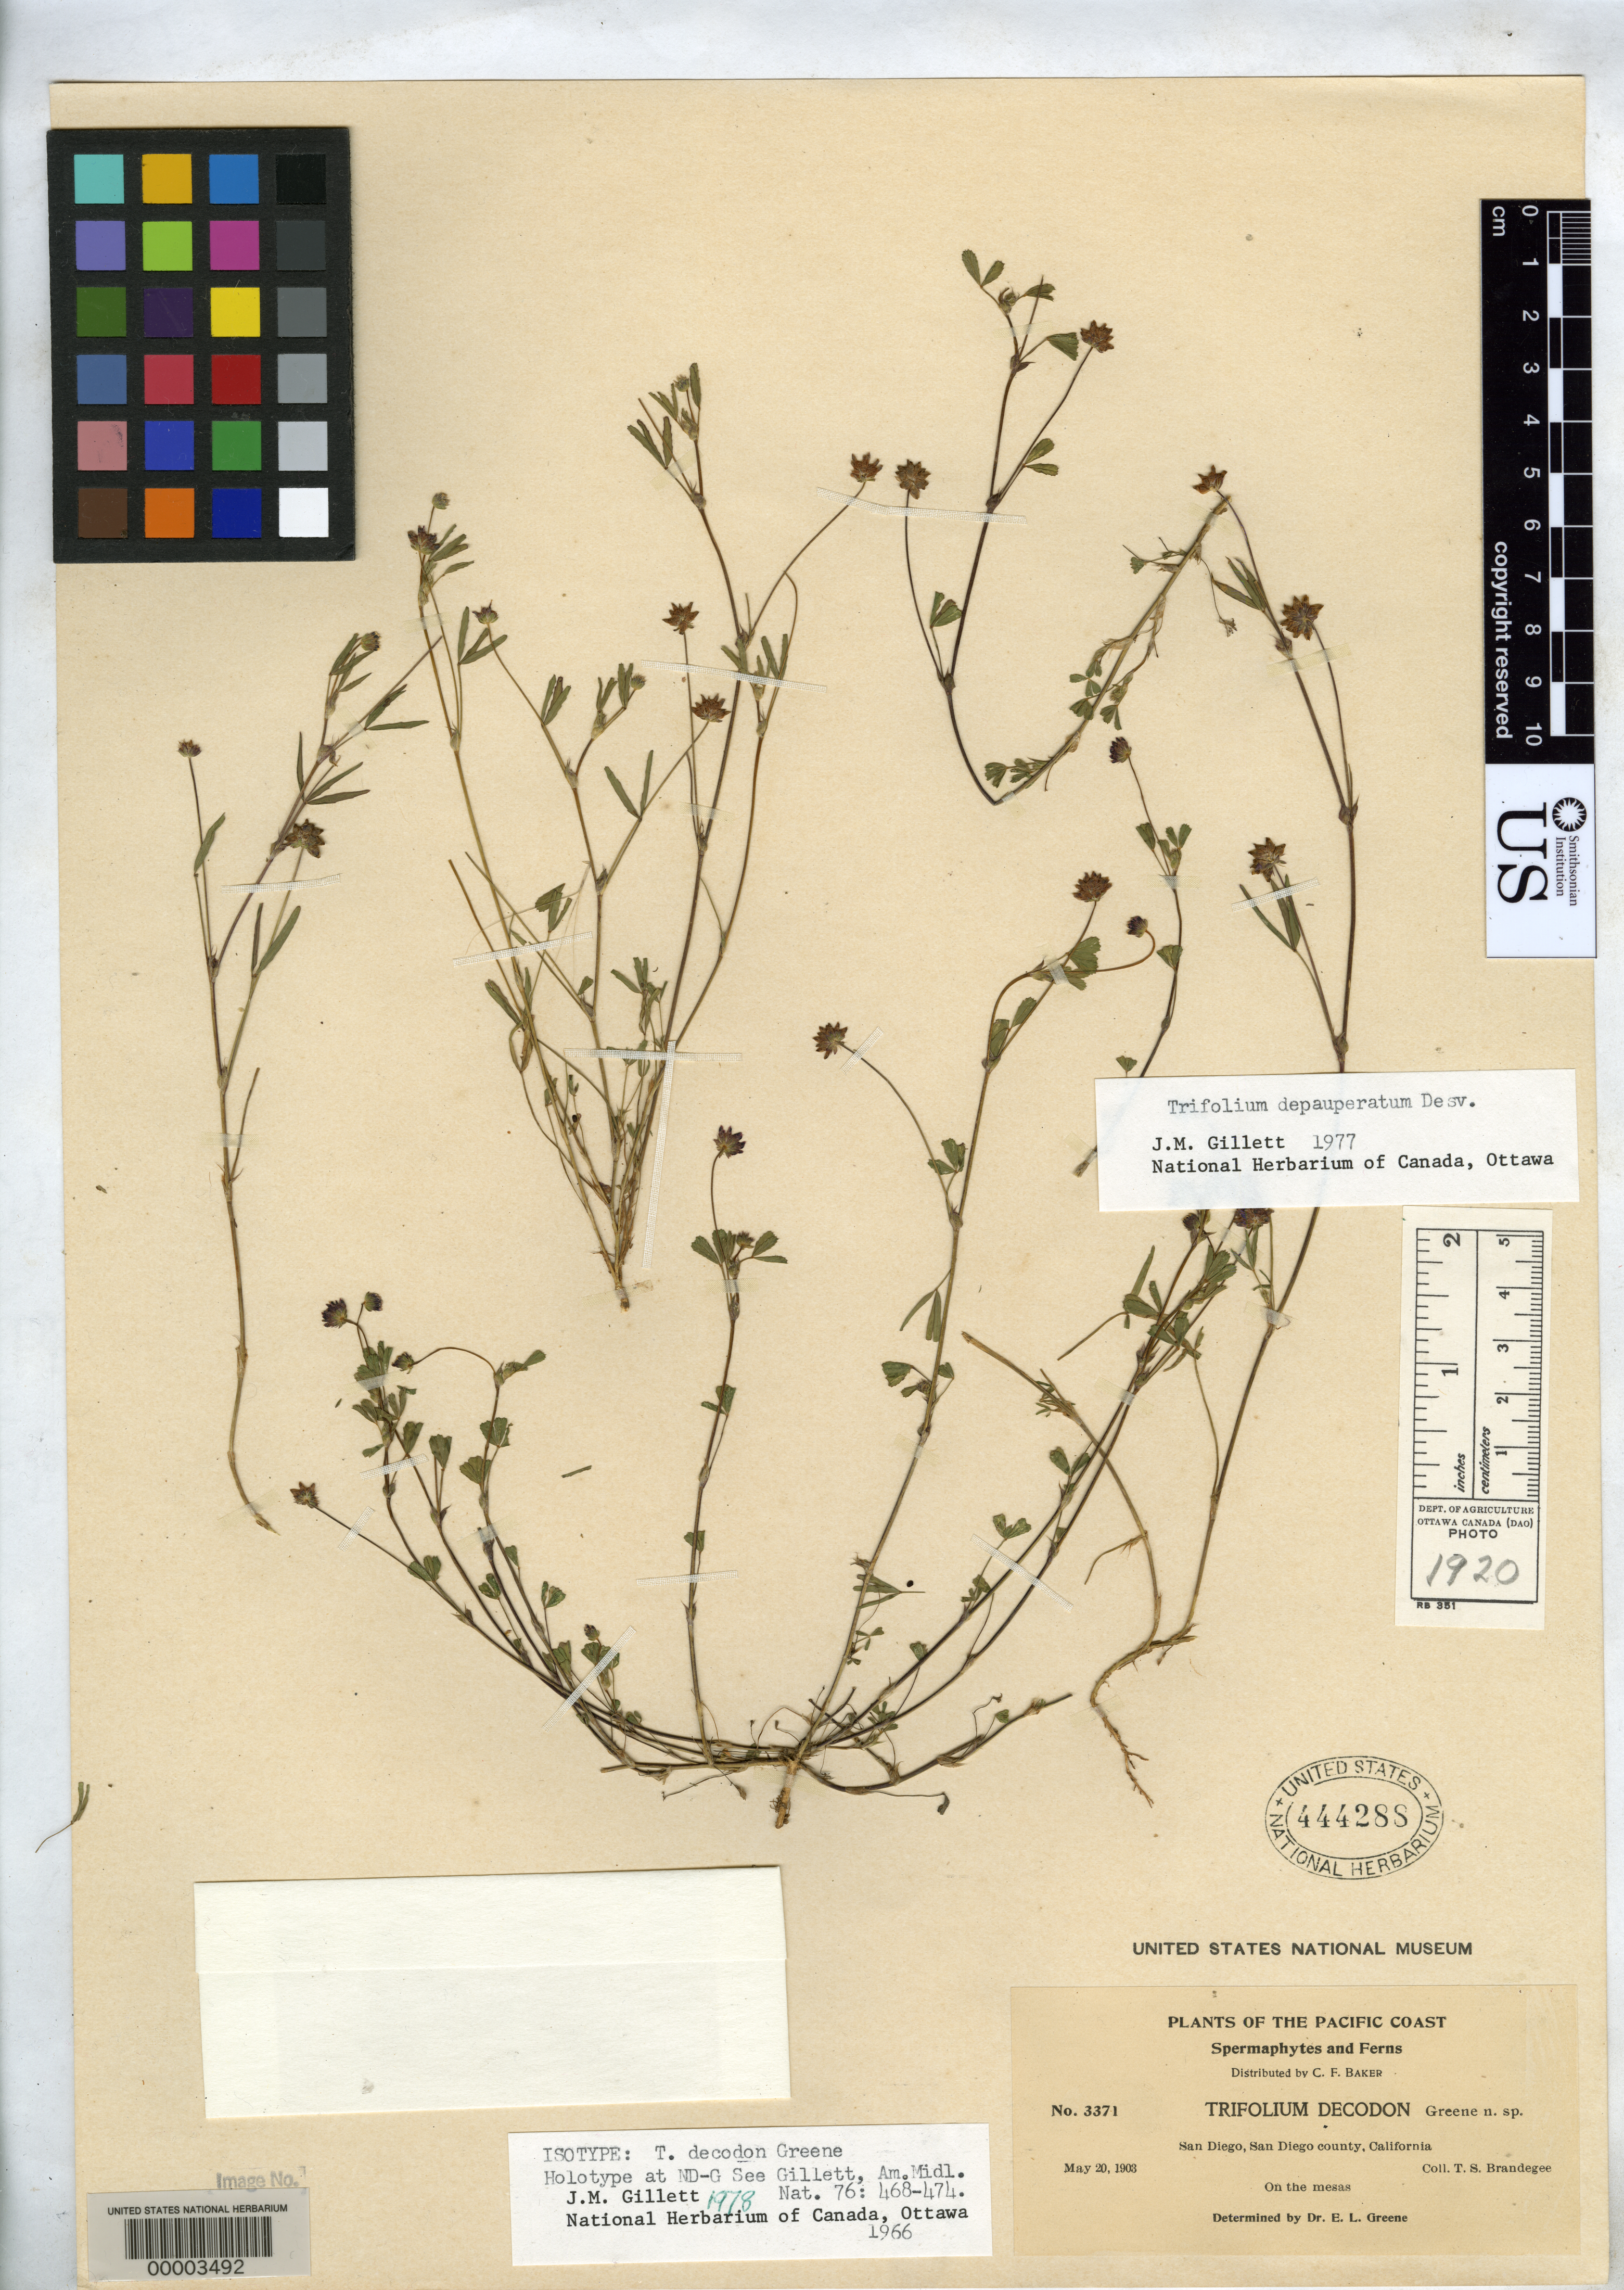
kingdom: Plantae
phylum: Tracheophyta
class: Magnoliopsida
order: Fabales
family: Fabaceae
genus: Trifolium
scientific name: Trifolium decodon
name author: Greene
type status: Isotype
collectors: T. S. Brandegee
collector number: C.F. Baker 3371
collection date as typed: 20 May 1903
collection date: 1903-05-20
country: United States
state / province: California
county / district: San Diego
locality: San Diego.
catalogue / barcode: US 444288